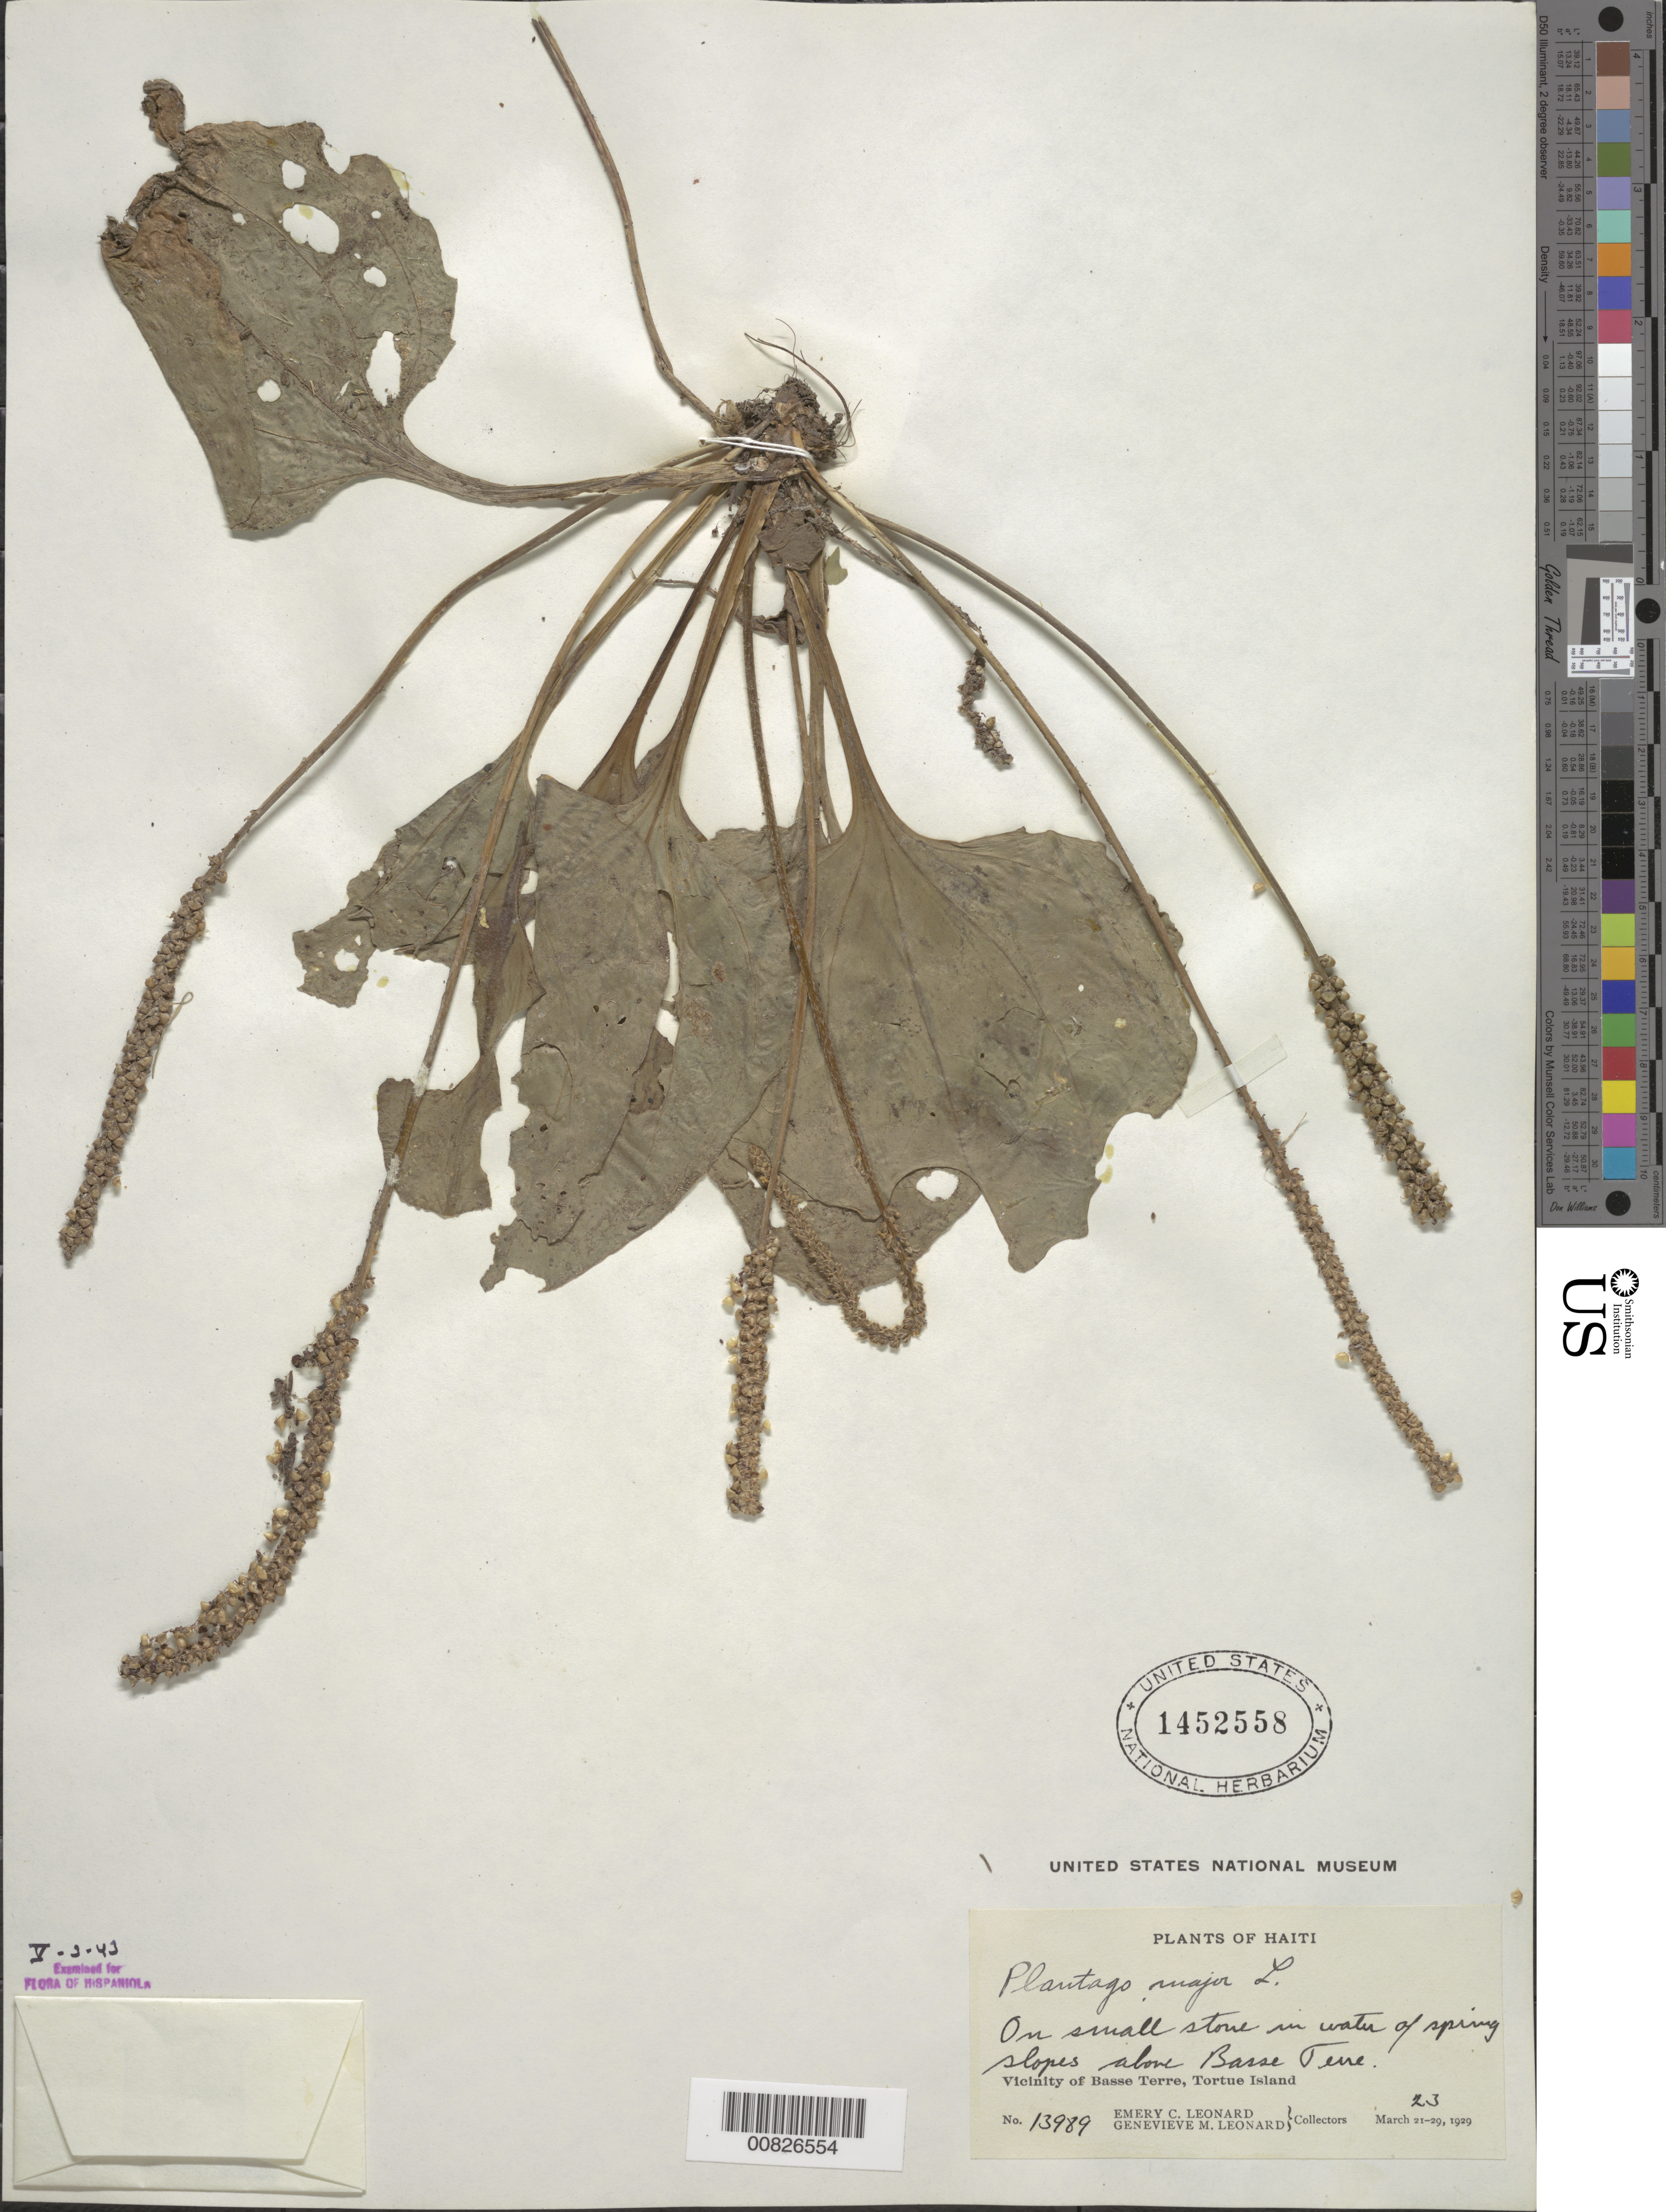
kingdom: Plantae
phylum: Tracheophyta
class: Magnoliopsida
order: Lamiales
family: Plantaginaceae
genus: Plantago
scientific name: Plantago major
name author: L.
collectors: E. C. Leonard & G. M. Leonard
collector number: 13989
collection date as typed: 23 Mar 1929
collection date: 1929-03-23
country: Haiti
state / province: Nord-Ouest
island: Île de la Tortue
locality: Vicinity of Basse Terre, slopes above town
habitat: On small stone in water of spring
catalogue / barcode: US 1452558